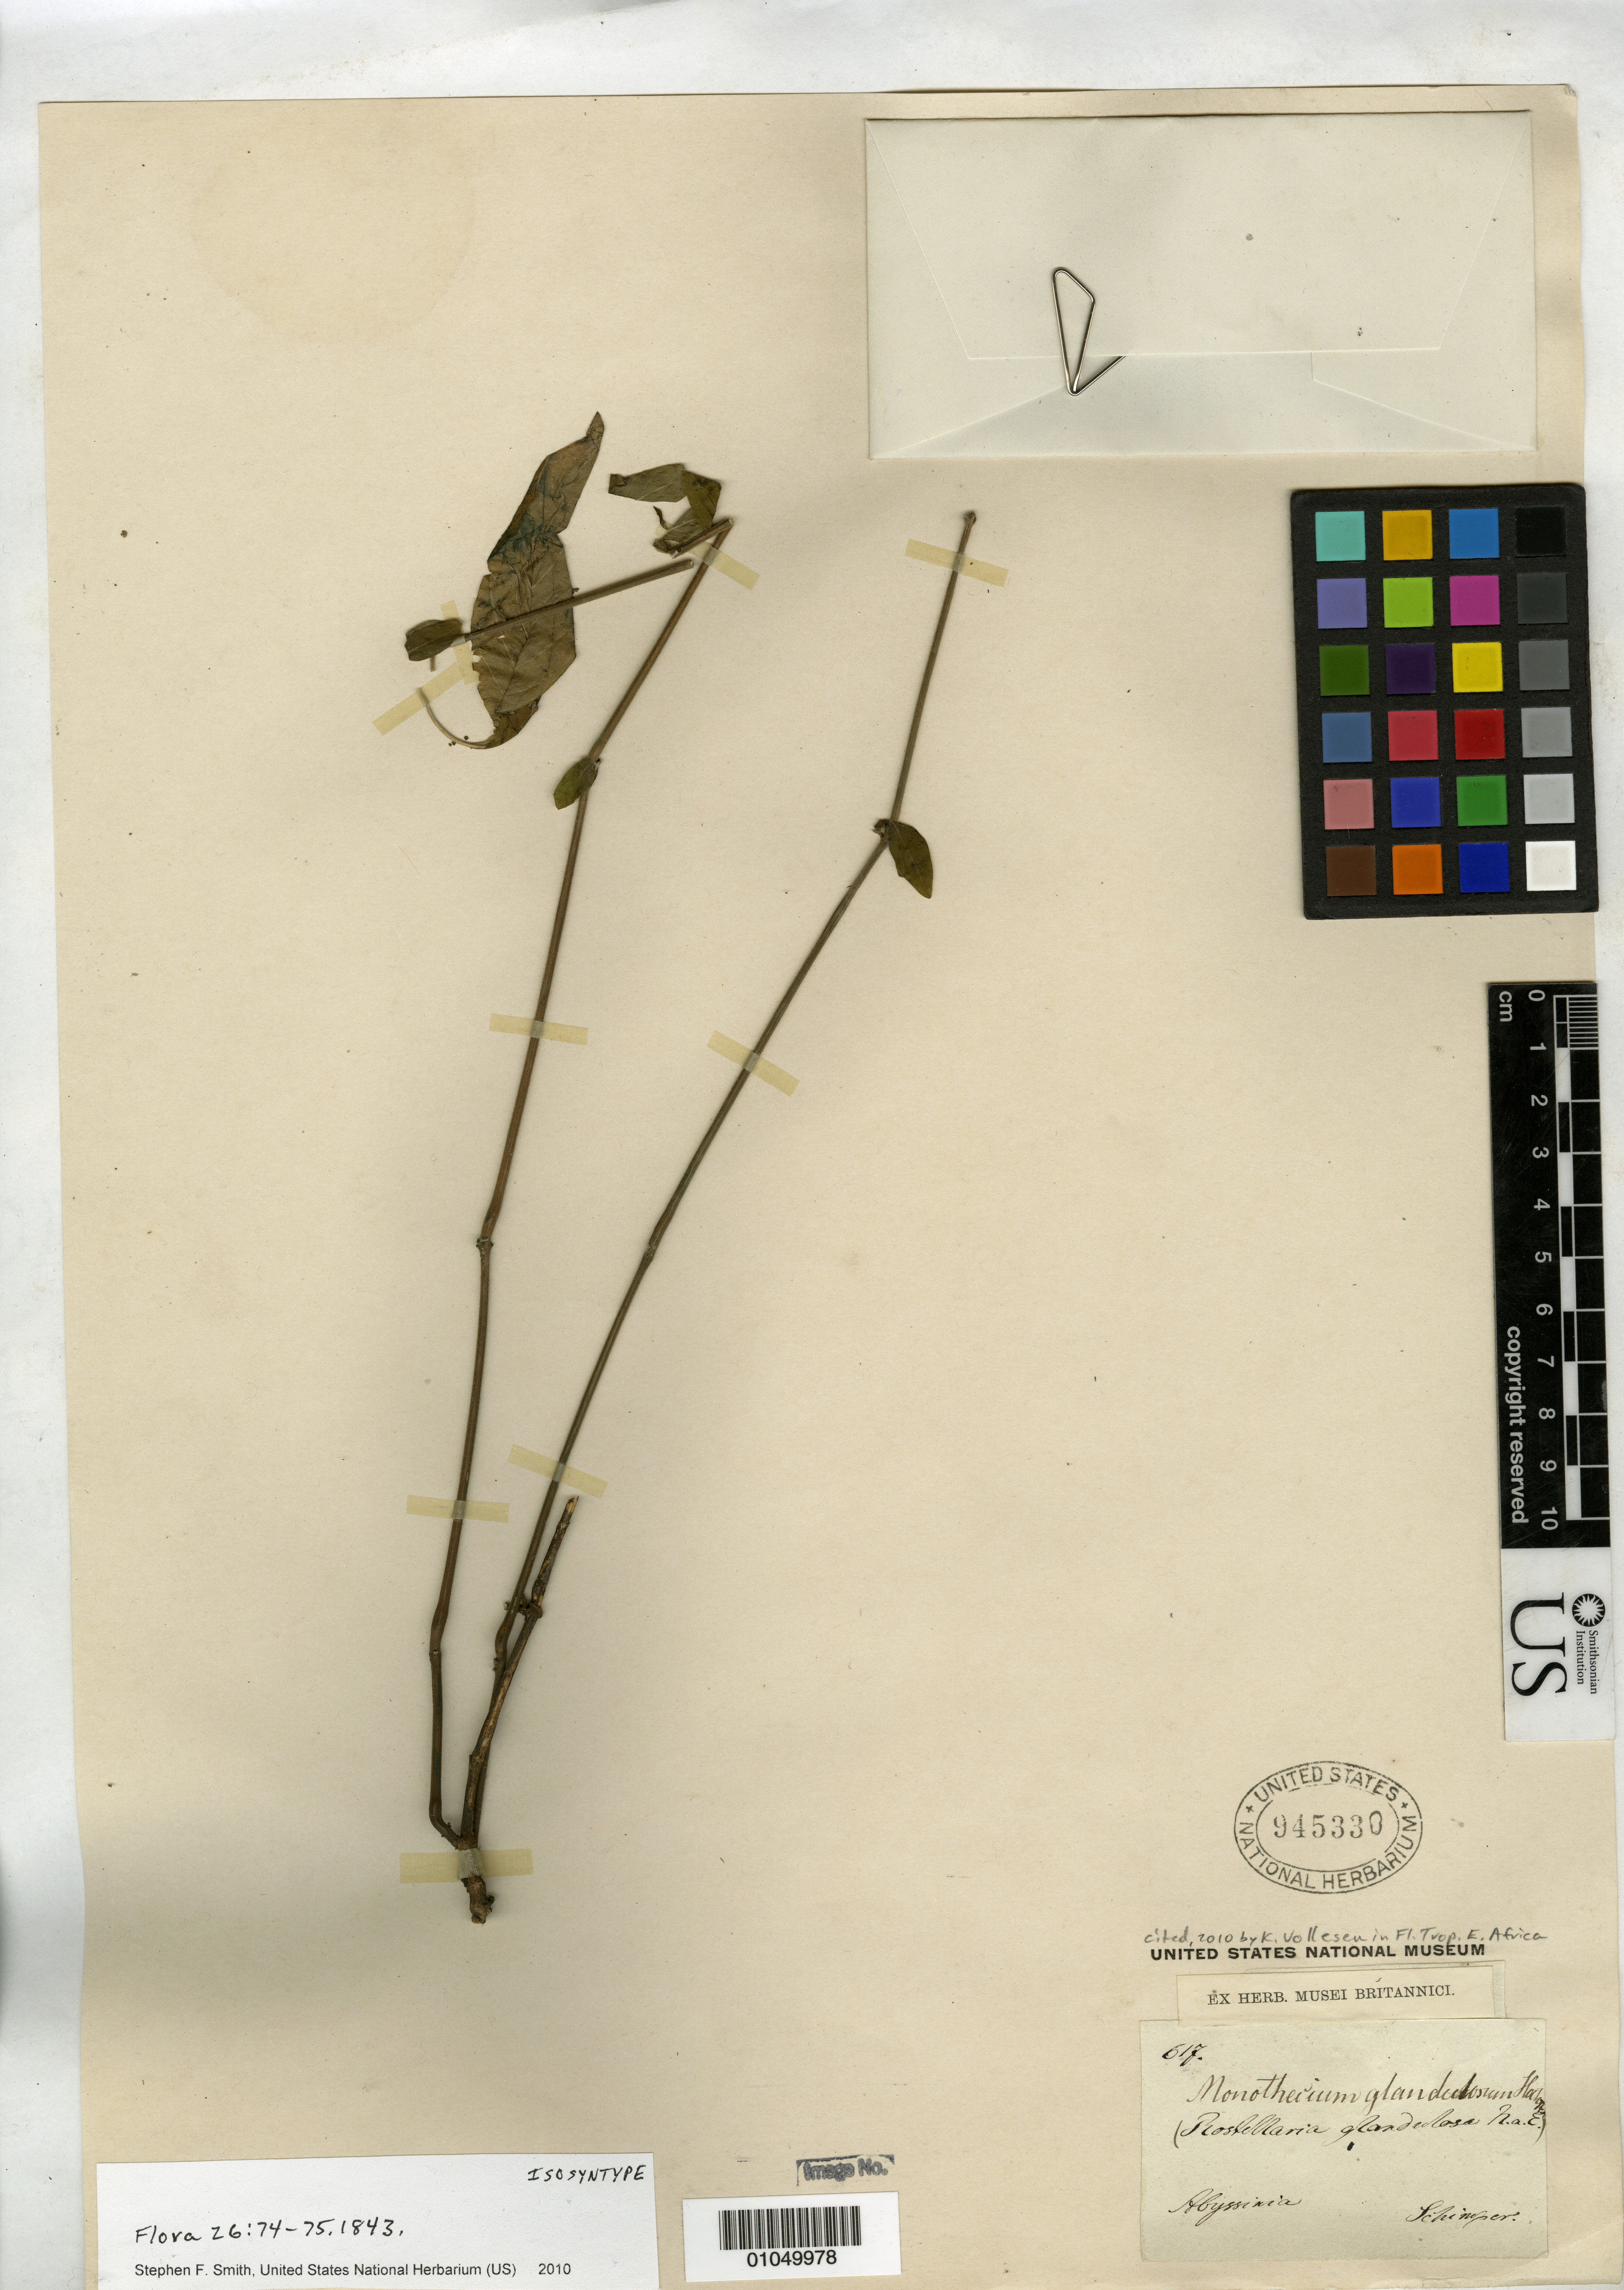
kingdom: Plantae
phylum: Tracheophyta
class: Magnoliopsida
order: Lamiales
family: Acanthaceae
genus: Monothecium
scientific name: Monothecium glandulosum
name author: Hochst.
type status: Isosyntype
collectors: G. W. Schimper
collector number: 617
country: Ethiopia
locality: Abyssinia.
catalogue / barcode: US 945330